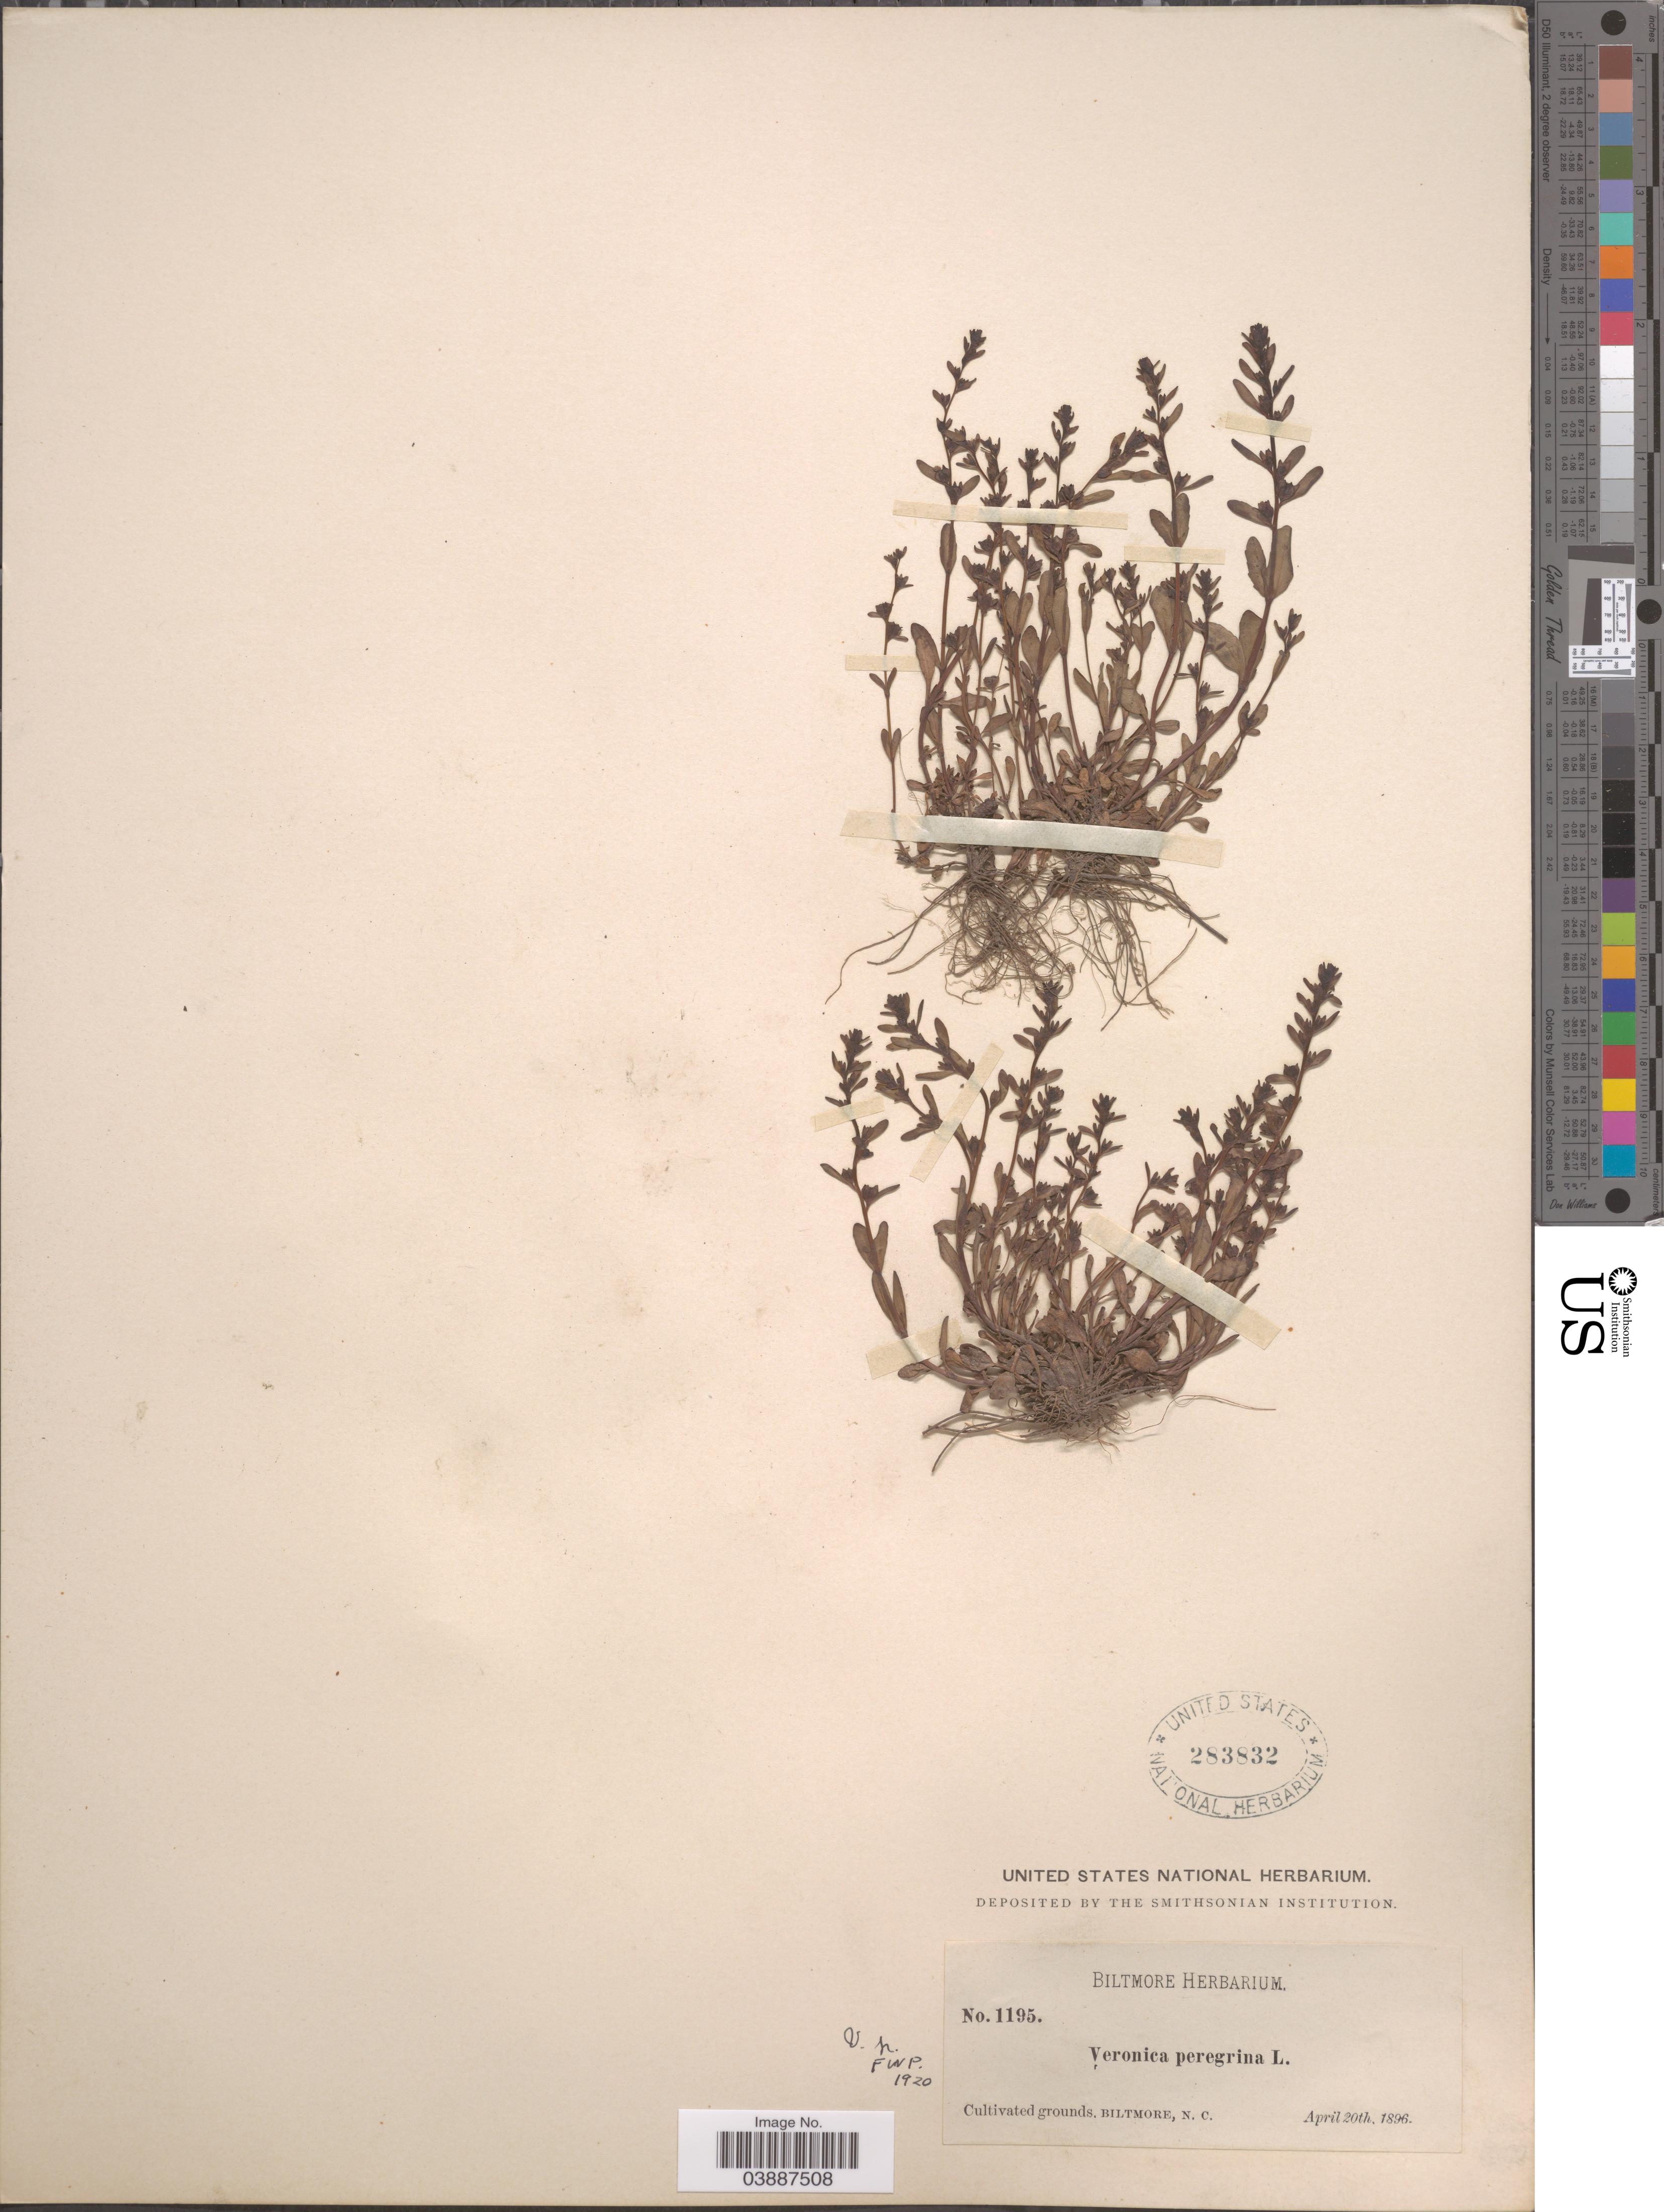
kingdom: Plantae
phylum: Tracheophyta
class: Magnoliopsida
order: Lamiales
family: Plantaginaceae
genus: Veronica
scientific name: Veronica peregrina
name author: L.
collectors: ex herb. Biltmore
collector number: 1195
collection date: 1896-04-20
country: United States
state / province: North Carolina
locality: Cultivated grounds, Biltmore.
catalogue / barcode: US 283832